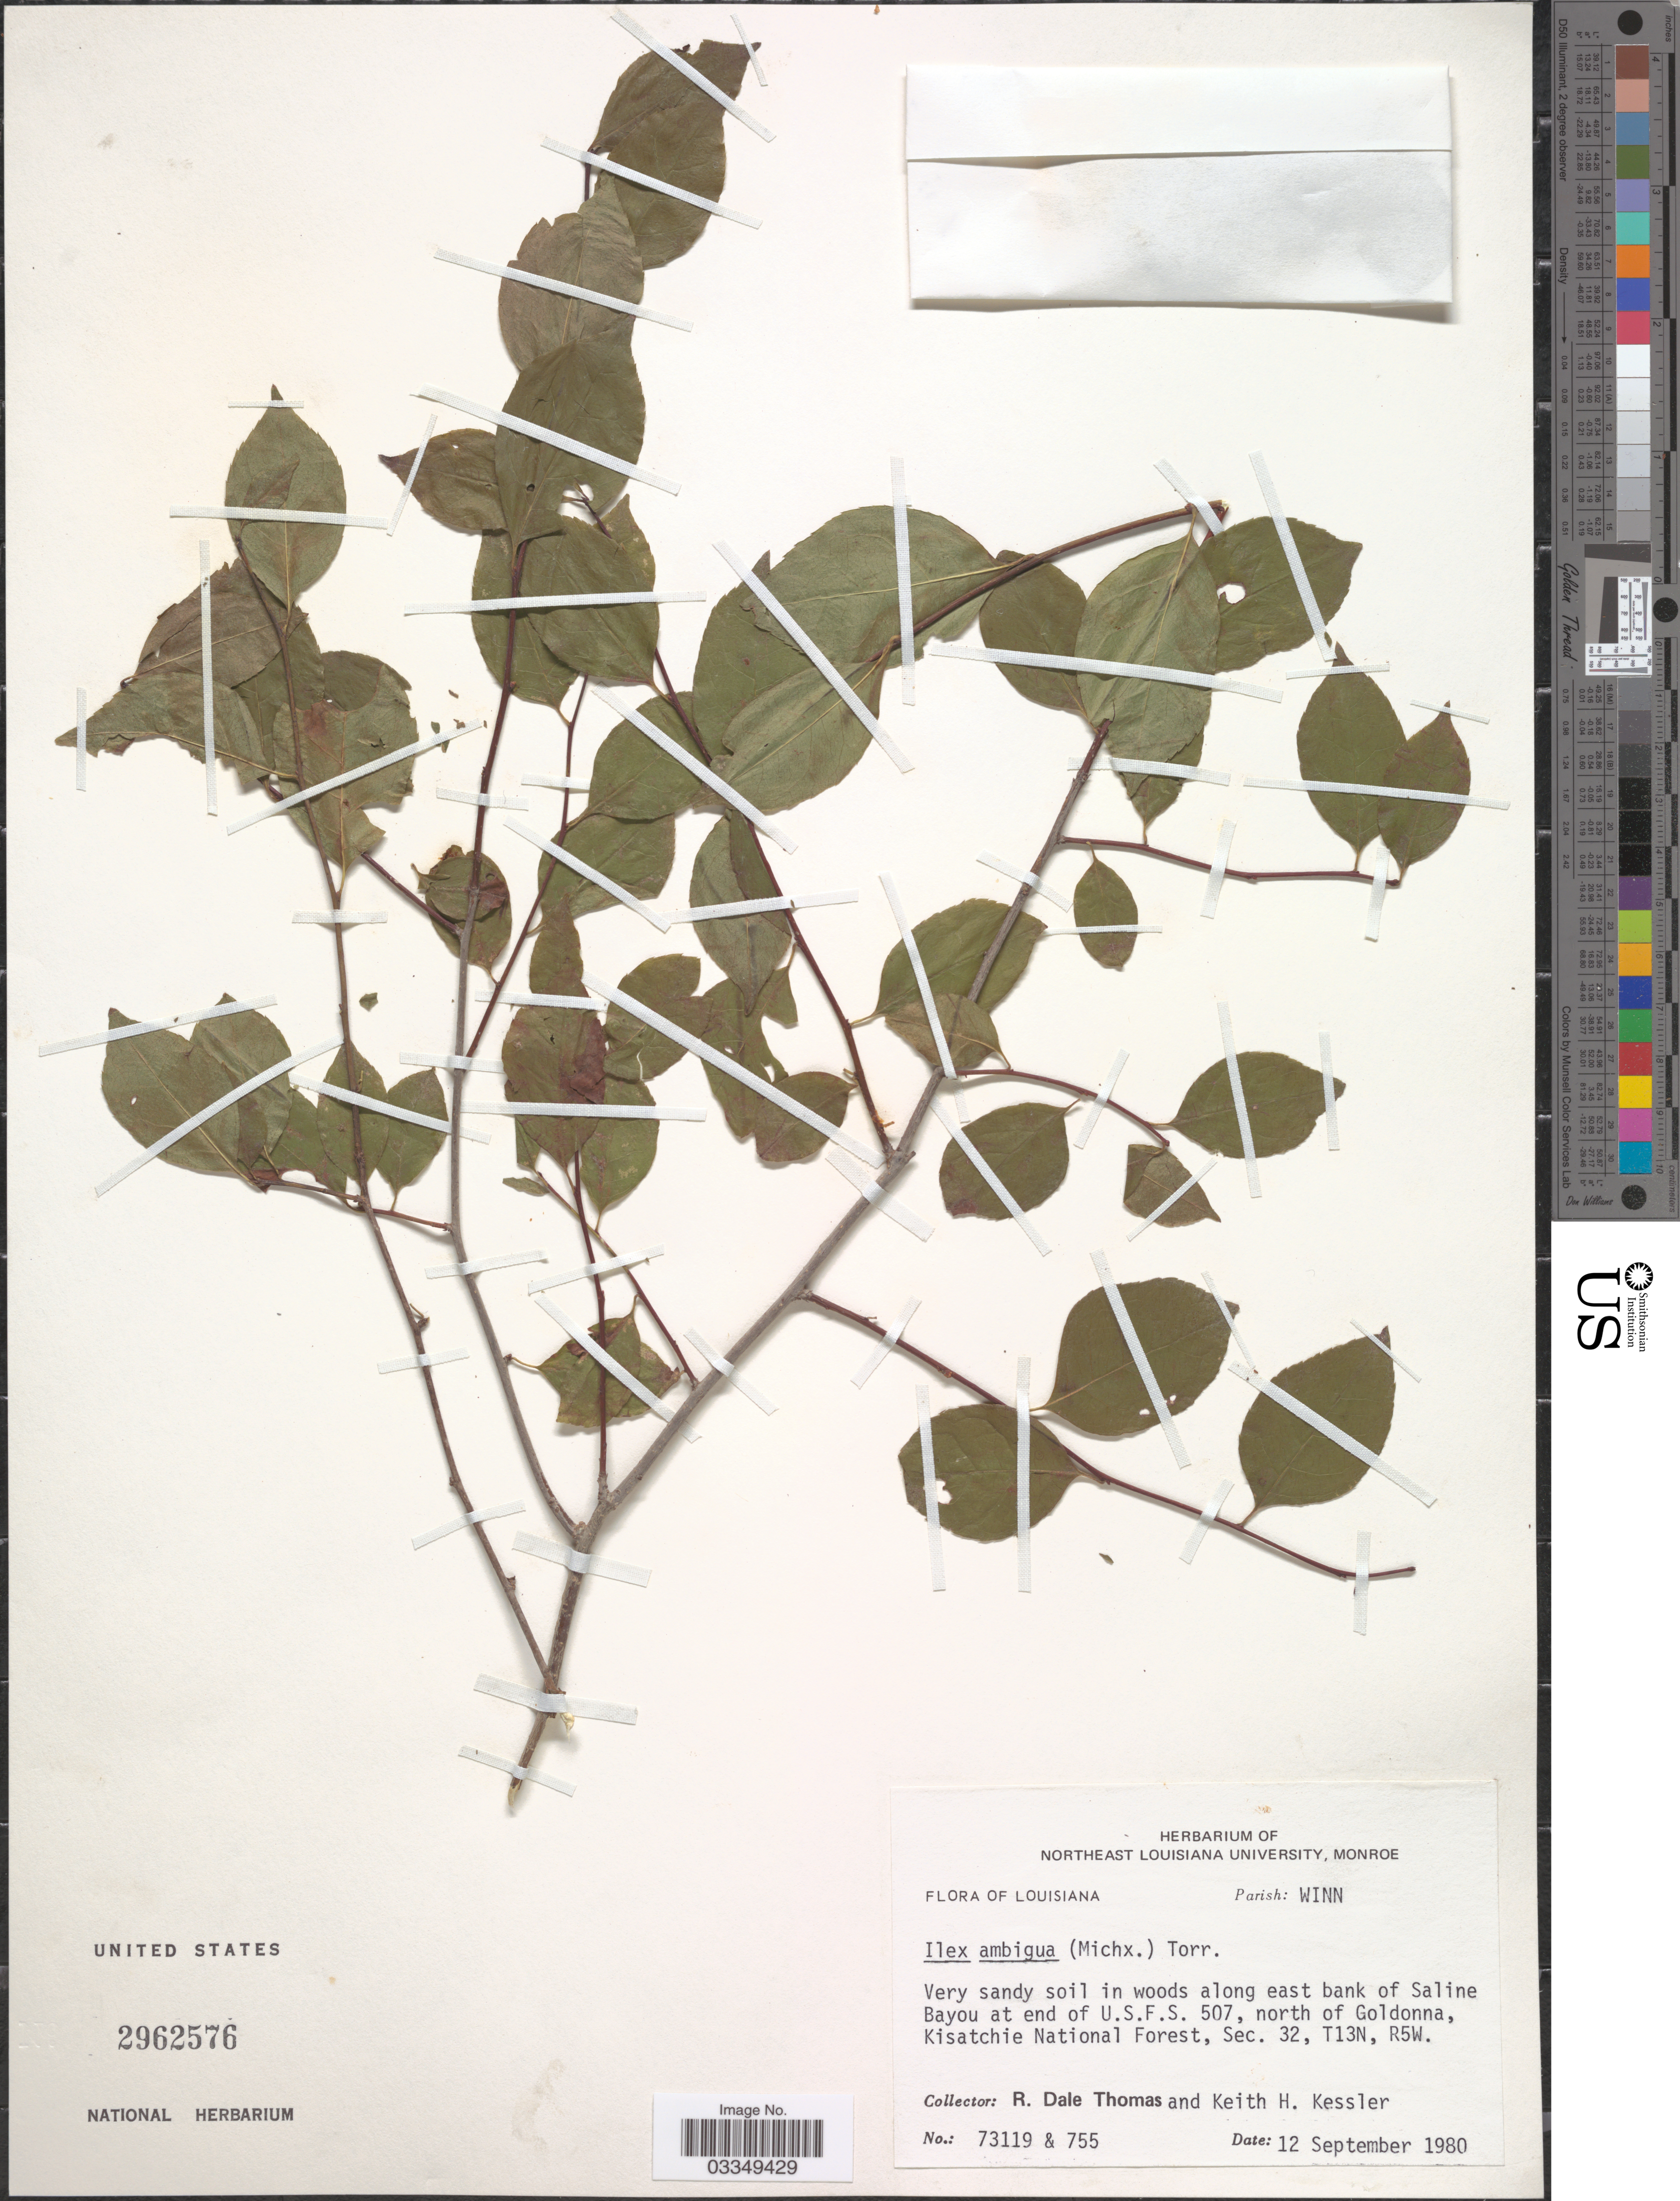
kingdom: Plantae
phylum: Tracheophyta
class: Magnoliopsida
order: Aquifoliales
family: Aquifoliaceae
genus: Ilex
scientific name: Ilex ambigua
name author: Chapm.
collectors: R. Thomas & K. Kessler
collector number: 73119/755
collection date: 1980-09-12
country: United States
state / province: Louisiana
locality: Parish: Winn, Very sandy soil in woods along east bank of Saline Bayouat end of U.S.F.S. 507, north of Goldonna, Kisatchie National Forest, Sec. 32, T13N, R5W.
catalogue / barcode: US 2962576